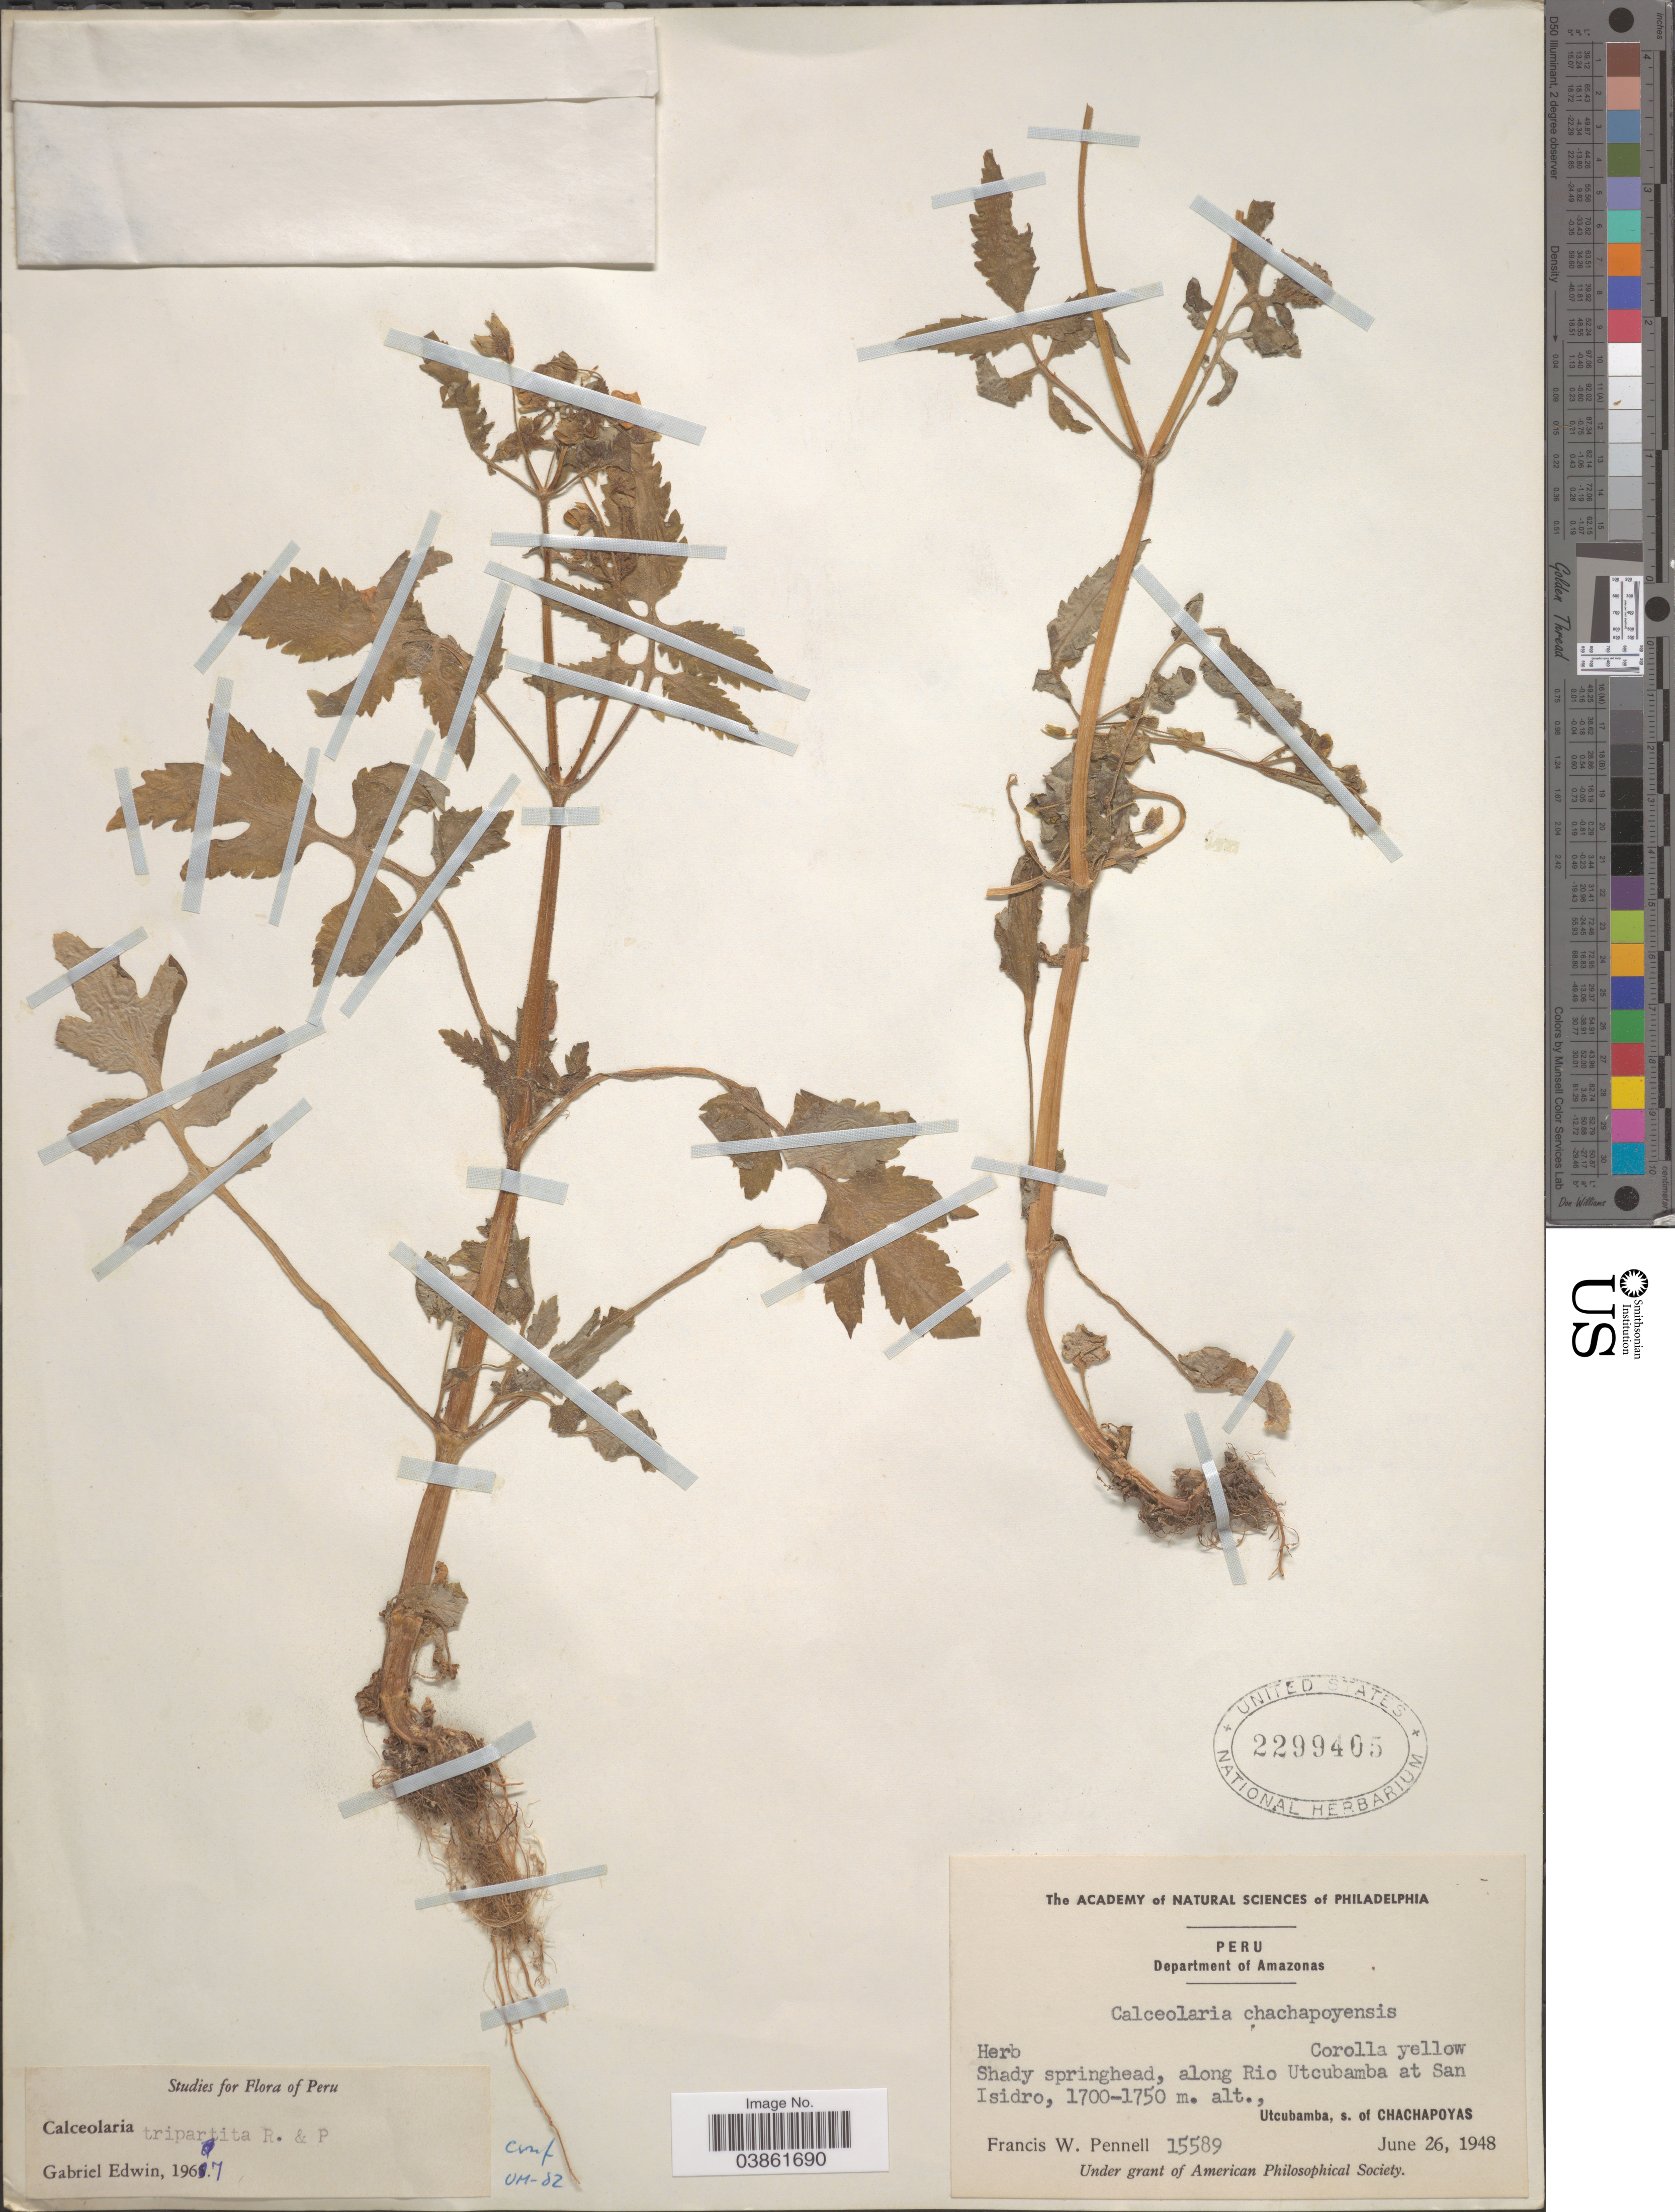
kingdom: Plantae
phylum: Tracheophyta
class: Magnoliopsida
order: Lamiales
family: Calceolariaceae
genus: Calceolaria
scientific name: Calceolaria tripartita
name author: Ruiz & Pav.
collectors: F. W. Pennell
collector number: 15589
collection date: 1948-06-26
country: Peru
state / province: Amazonas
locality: Department of Amazonas. Along Rio Utcubamba at San Isidro, Utcubamba, s. of Chachapoyas.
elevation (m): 1700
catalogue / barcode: US 2299405